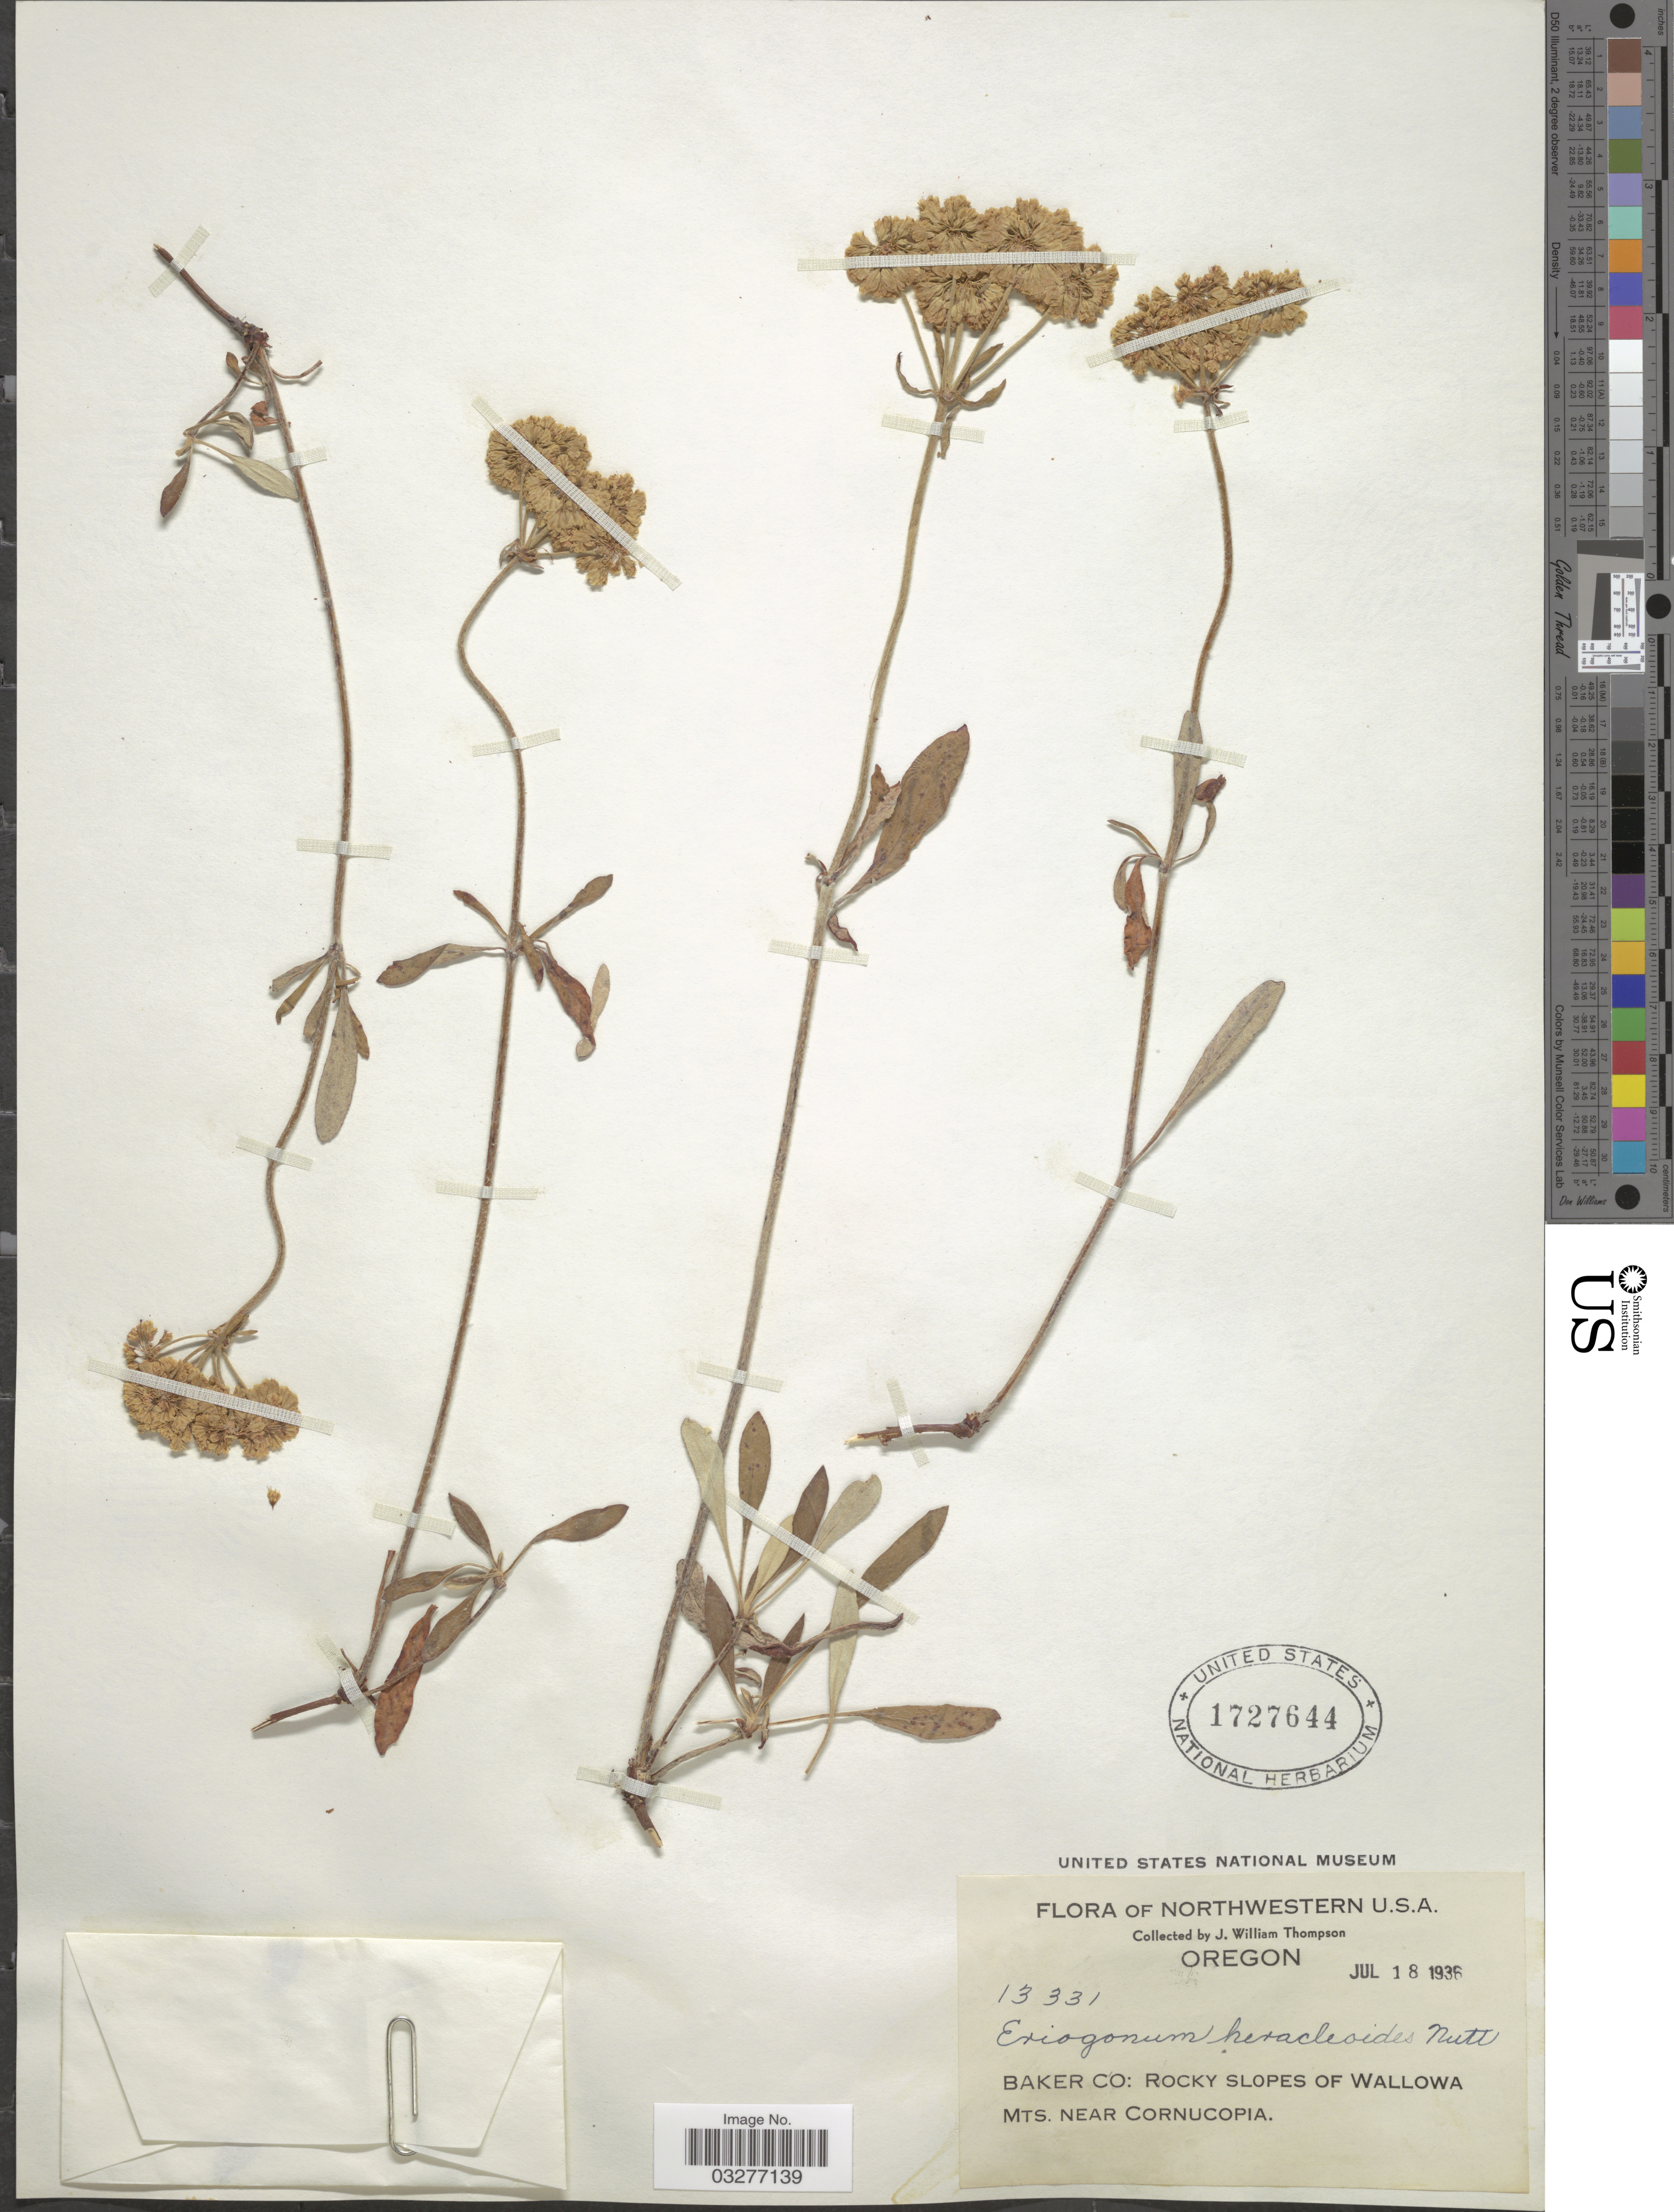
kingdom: Plantae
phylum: Tracheophyta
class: Magnoliopsida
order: Caryophyllales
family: Polygonaceae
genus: Eriogonum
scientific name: Eriogonum heracleoides var. heracleoides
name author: Nutt.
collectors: J. W. Thompson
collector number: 13331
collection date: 1936-07-18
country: United States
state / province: Oregon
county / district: Baker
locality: Northwestern U.S.A. Baker Co: Rocky slopes of Wallowa Mts. near Cornucopia.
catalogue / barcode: US 1727644